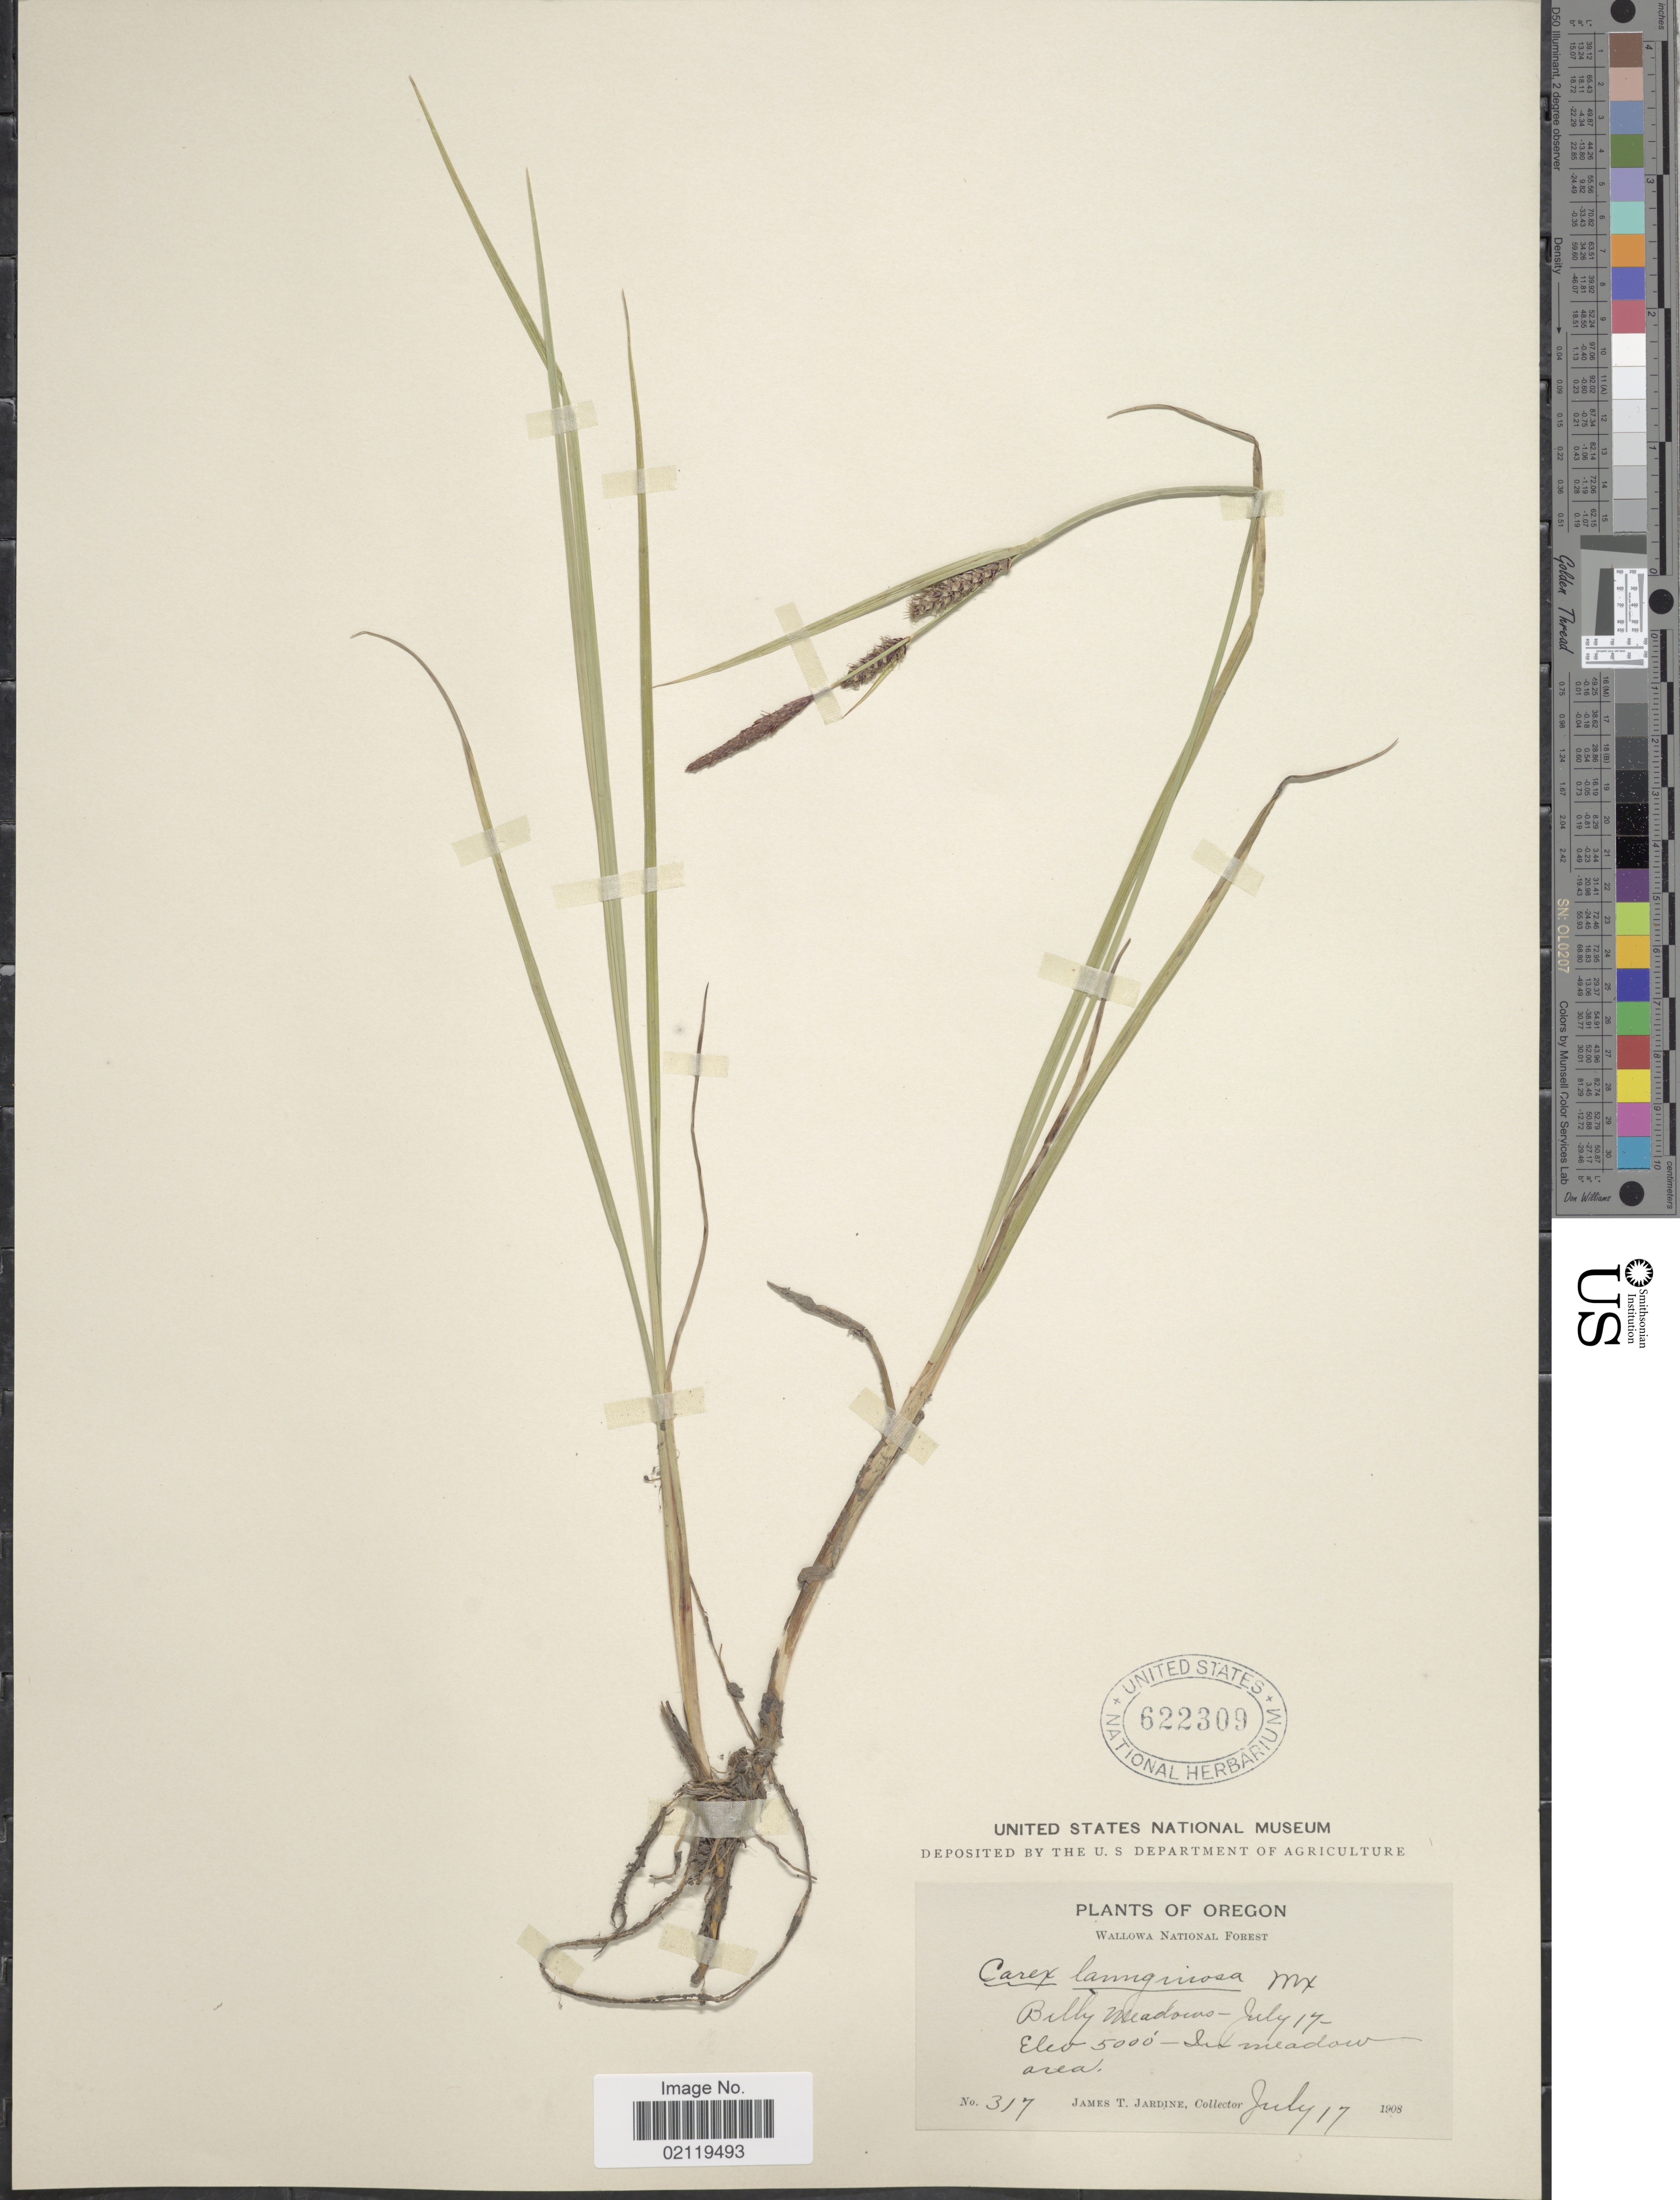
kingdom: Plantae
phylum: Tracheophyta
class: Liliopsida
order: Poales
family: Cyperaceae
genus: Carex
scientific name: Carex pellita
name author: Muhl. ex Willd.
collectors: J. T. Jardine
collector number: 317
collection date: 1908-07-17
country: United States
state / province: Oregon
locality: Wallowa National Forest. Billy Meadows. In meadow area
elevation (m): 1524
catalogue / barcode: US 622309